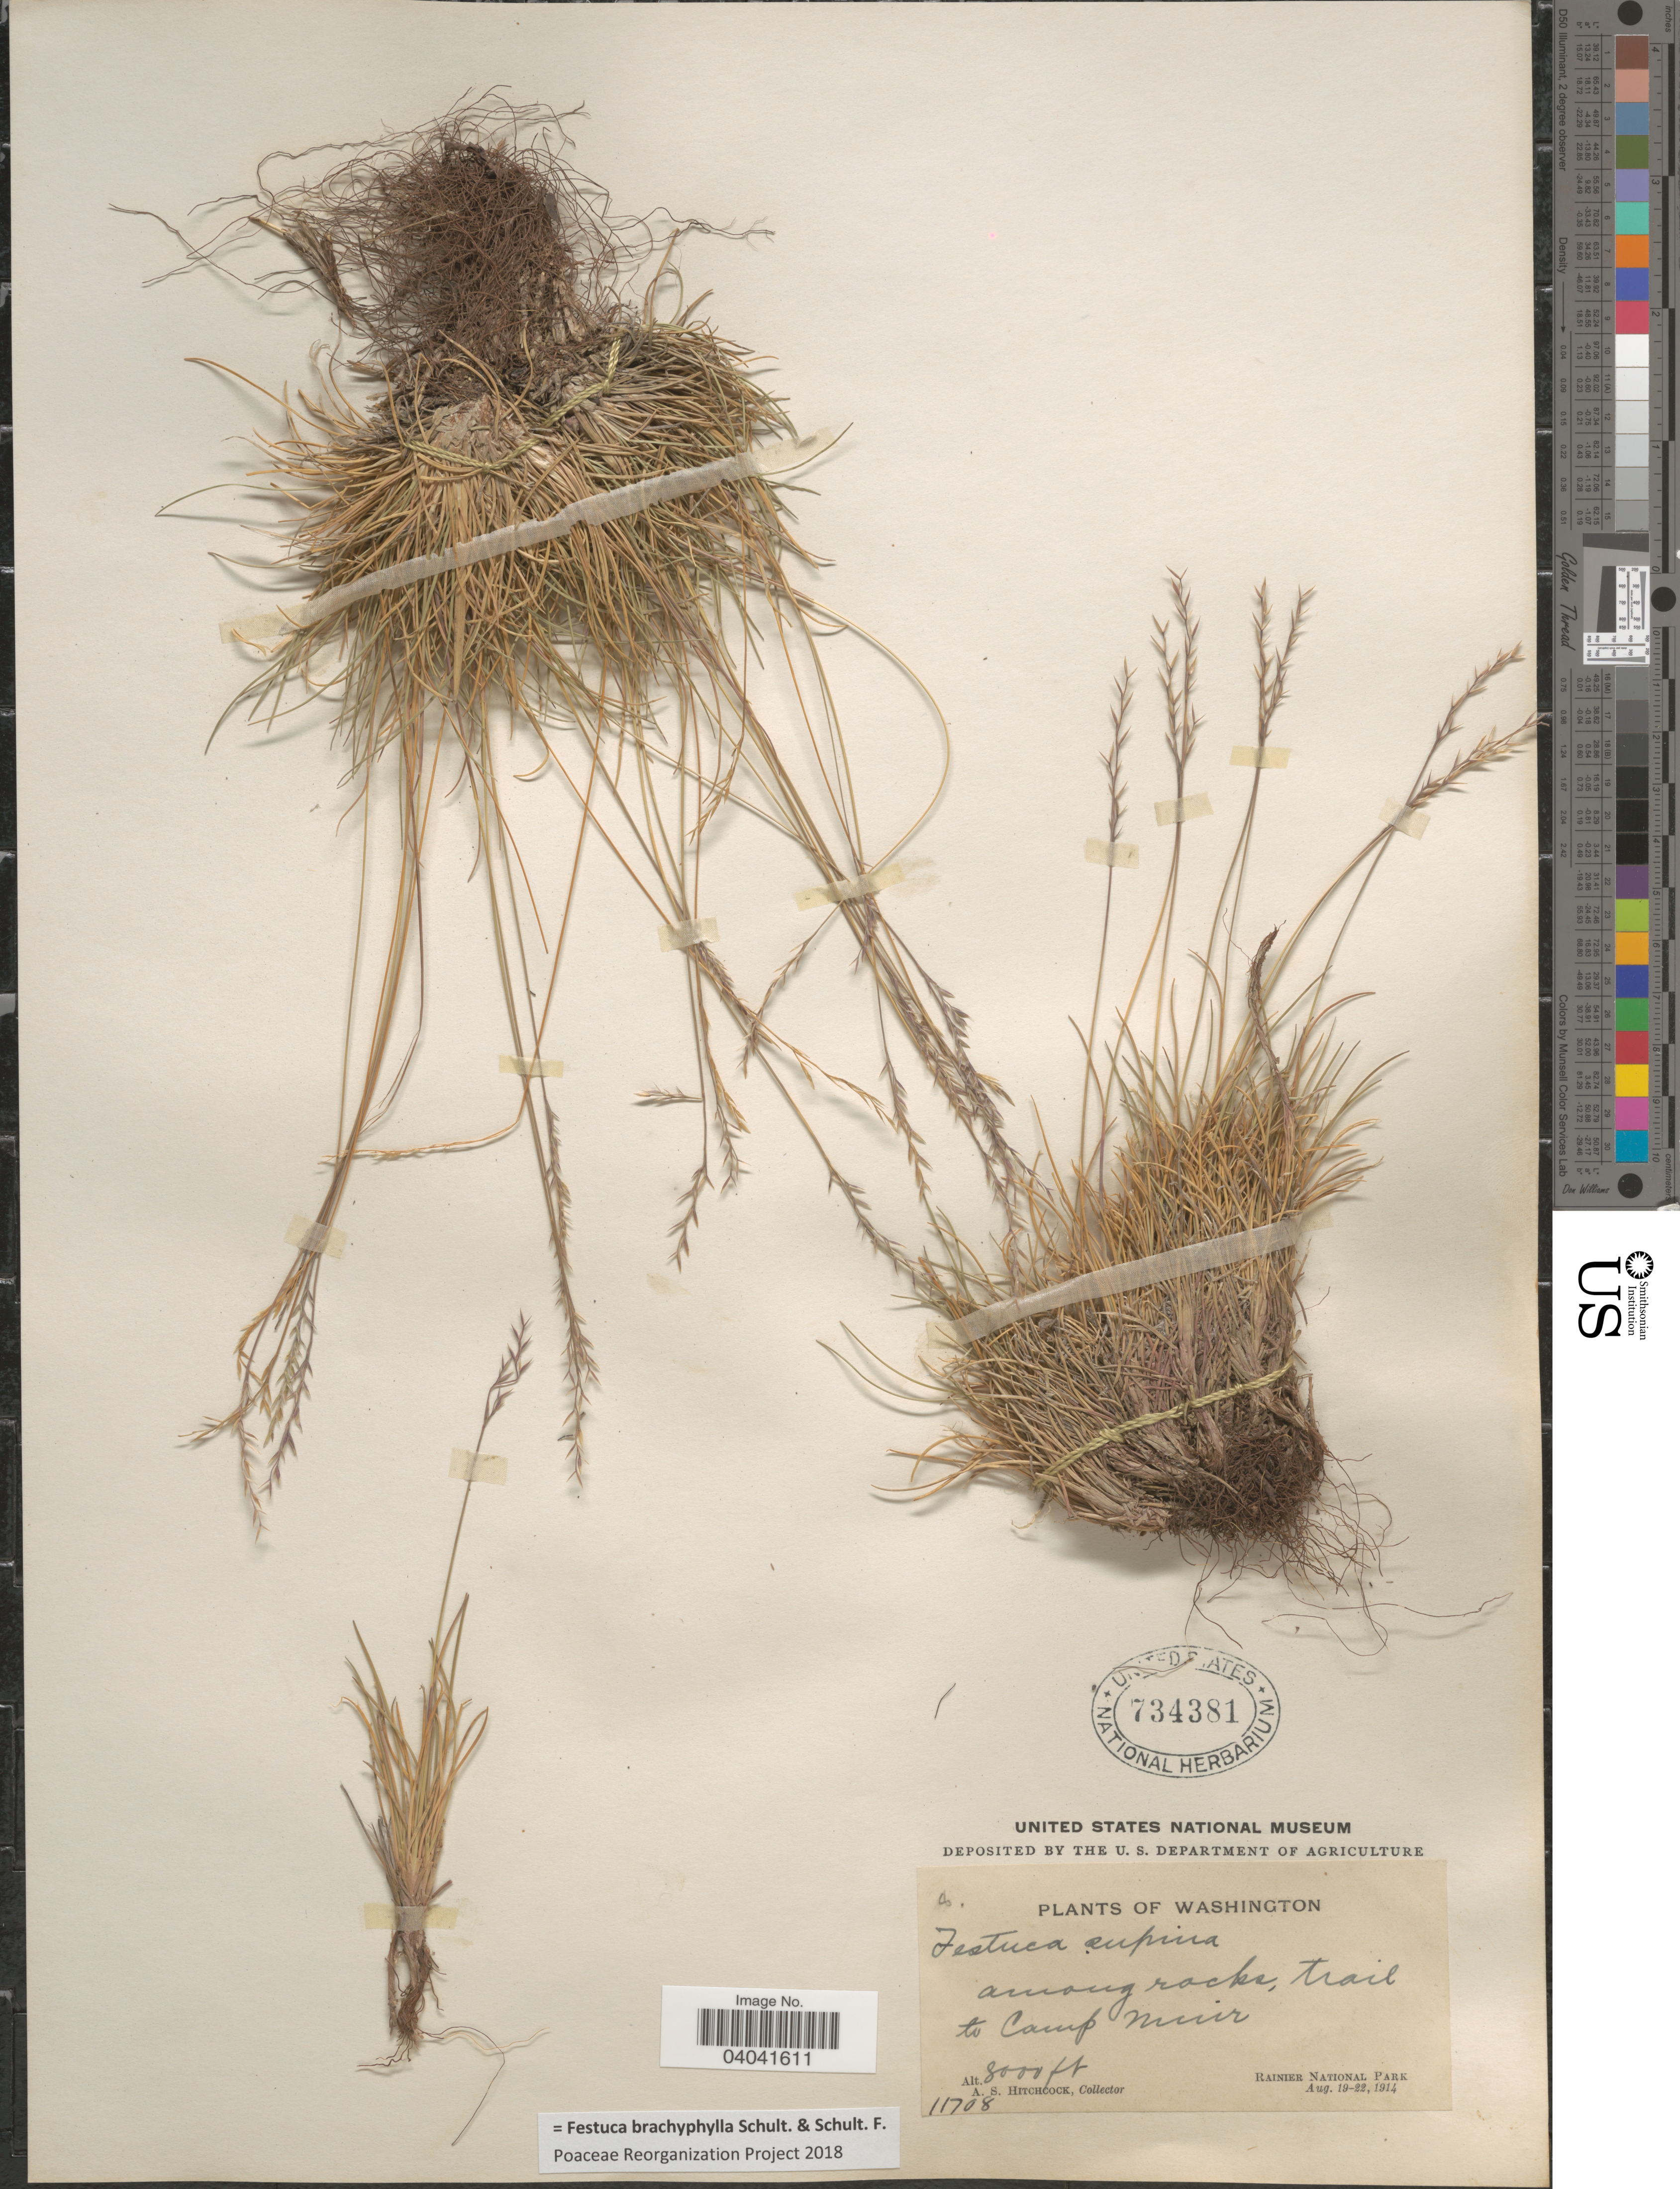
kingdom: Plantae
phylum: Tracheophyta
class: Liliopsida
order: Poales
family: Poaceae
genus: Festuca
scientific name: Festuca brachyphylla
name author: Schult. & Schult. f.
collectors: A. S. Hitchcock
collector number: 11708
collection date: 1914-08-19/1914-08-22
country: United States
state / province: Washington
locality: Among rocks, trail to Camp Muir. Rainier National Park.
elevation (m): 2438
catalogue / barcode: US 734381